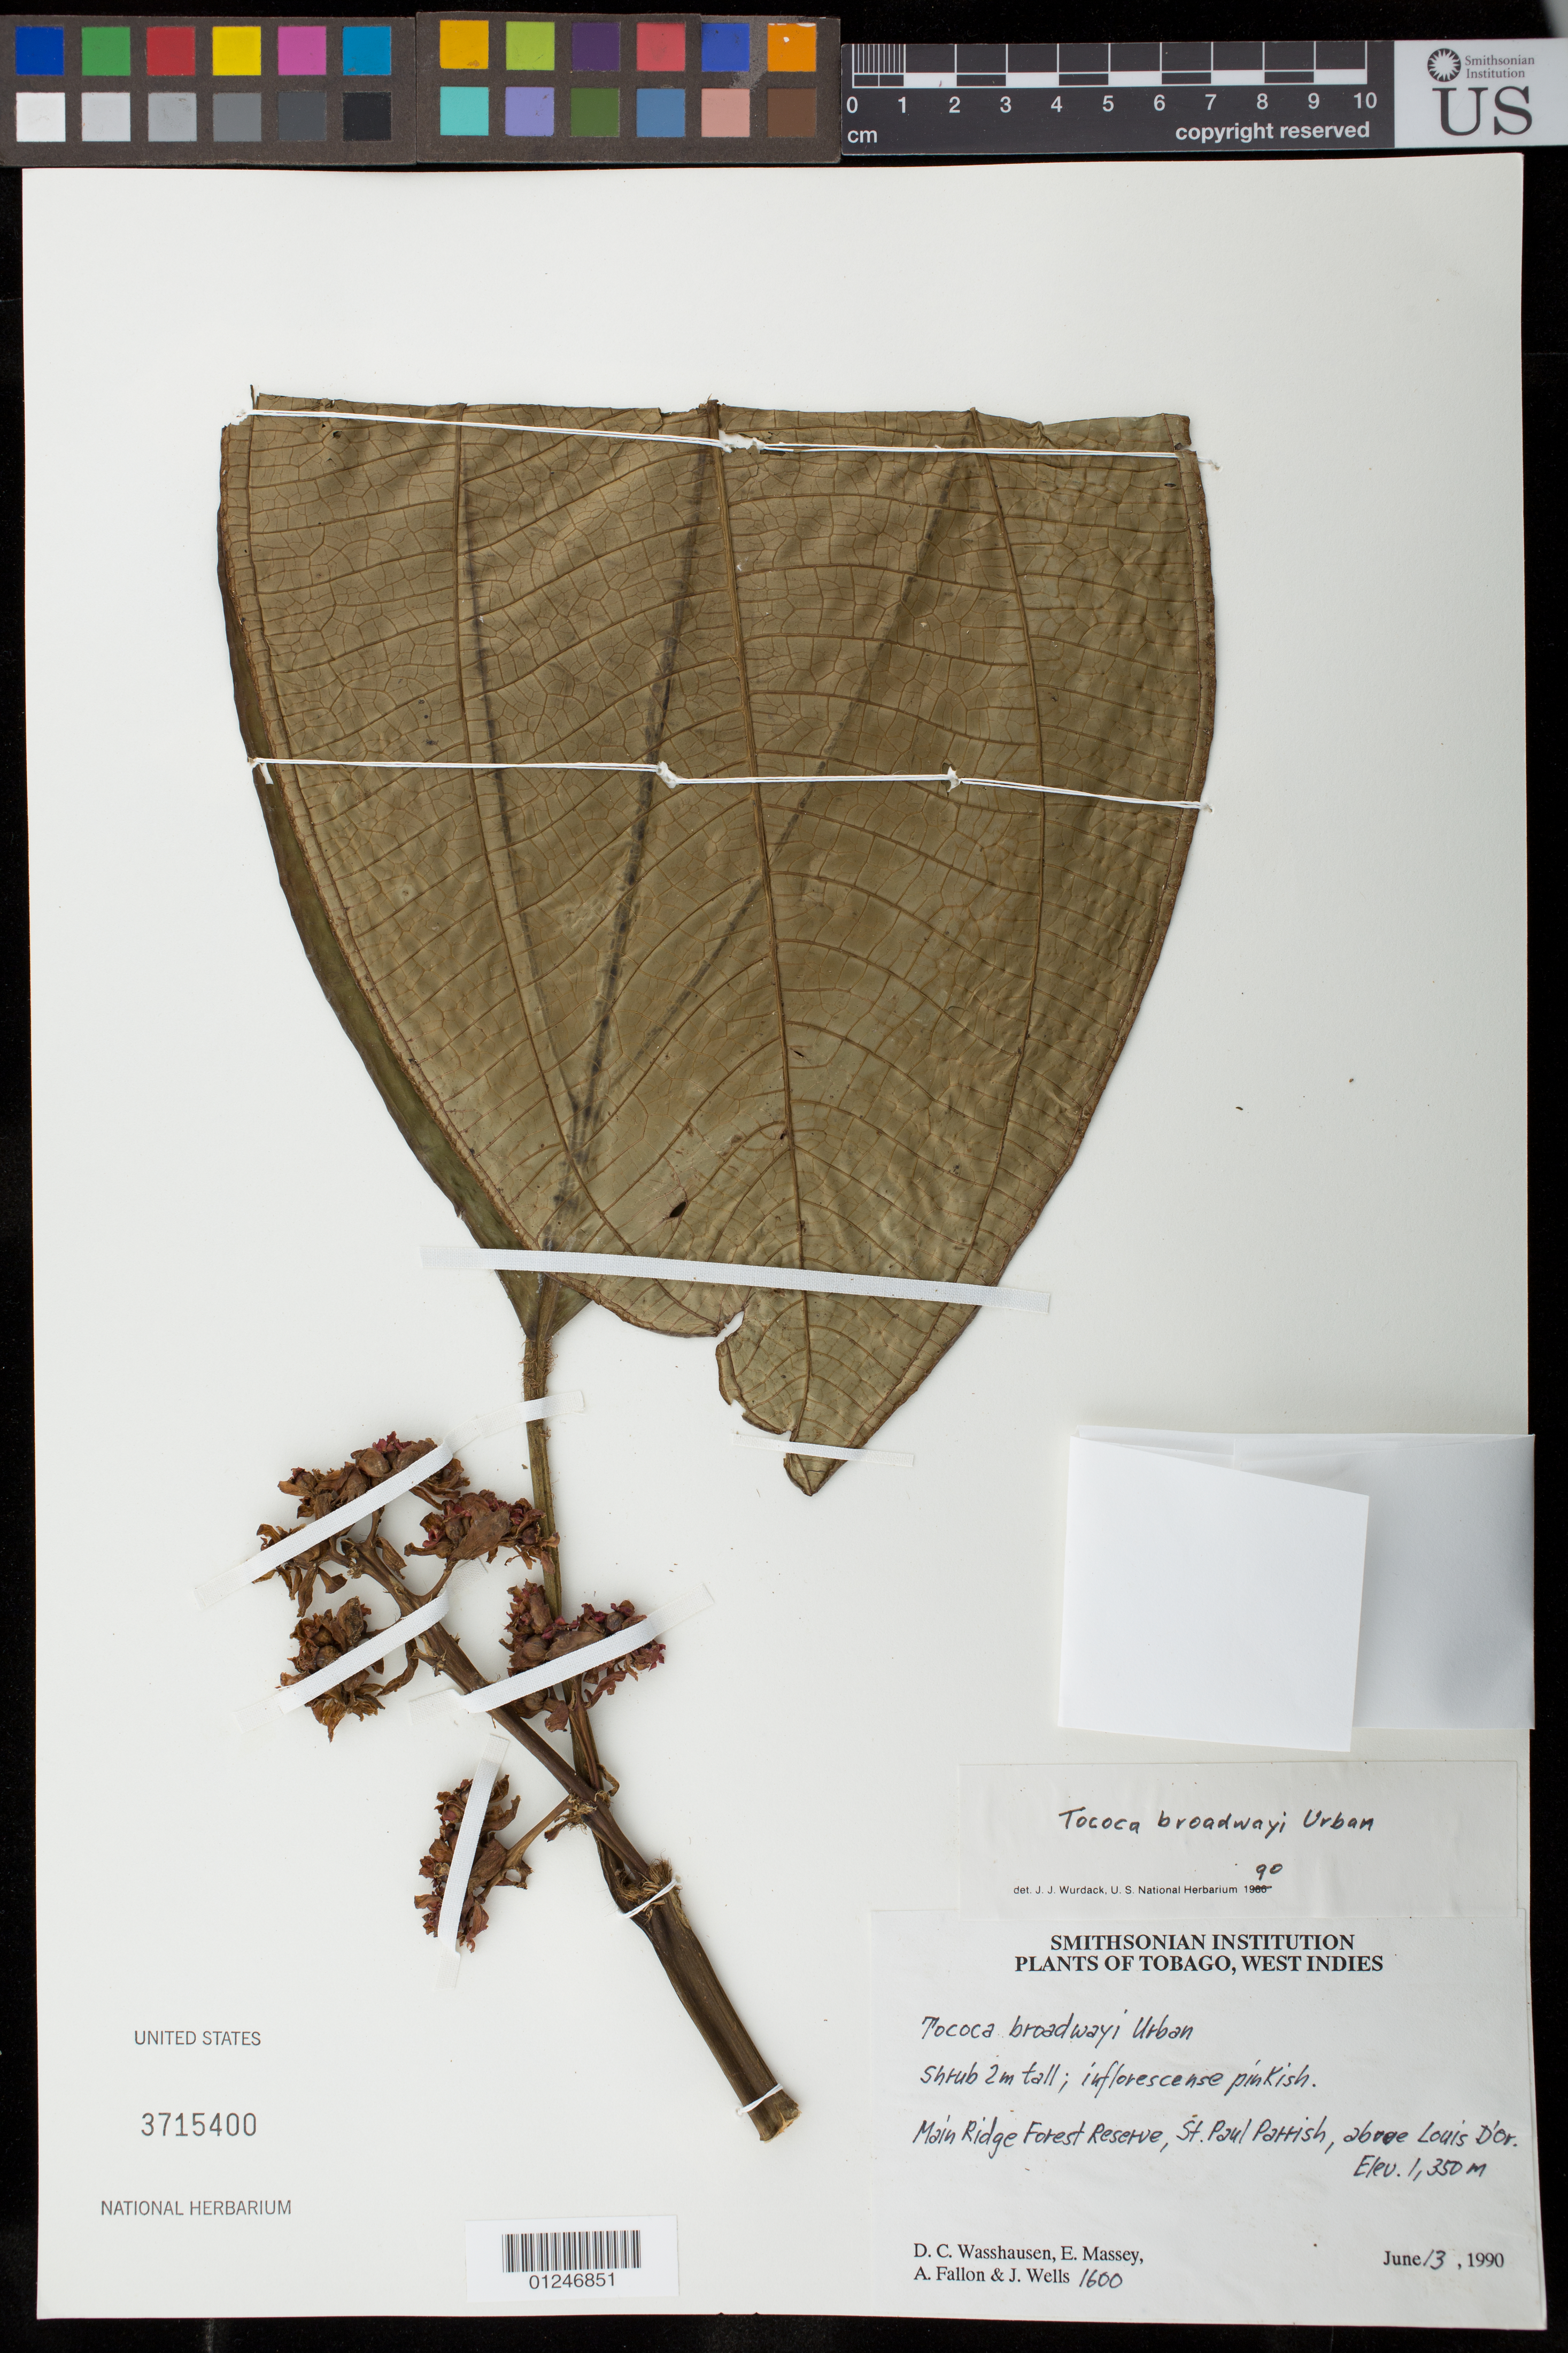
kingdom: Plantae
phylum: Tracheophyta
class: Magnoliopsida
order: Myrtales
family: Melastomataceae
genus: Tococa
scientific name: Tococa broadwayi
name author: Urb.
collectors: D. C. Wasshausen, E. Massey, A. Fallon & J. Wells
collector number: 1600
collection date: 1990-06-13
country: Trinidad and Tobago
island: Tobago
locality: St. John Parrish; Main Ridge above Louis D'or.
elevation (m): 1350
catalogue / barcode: US 3715400